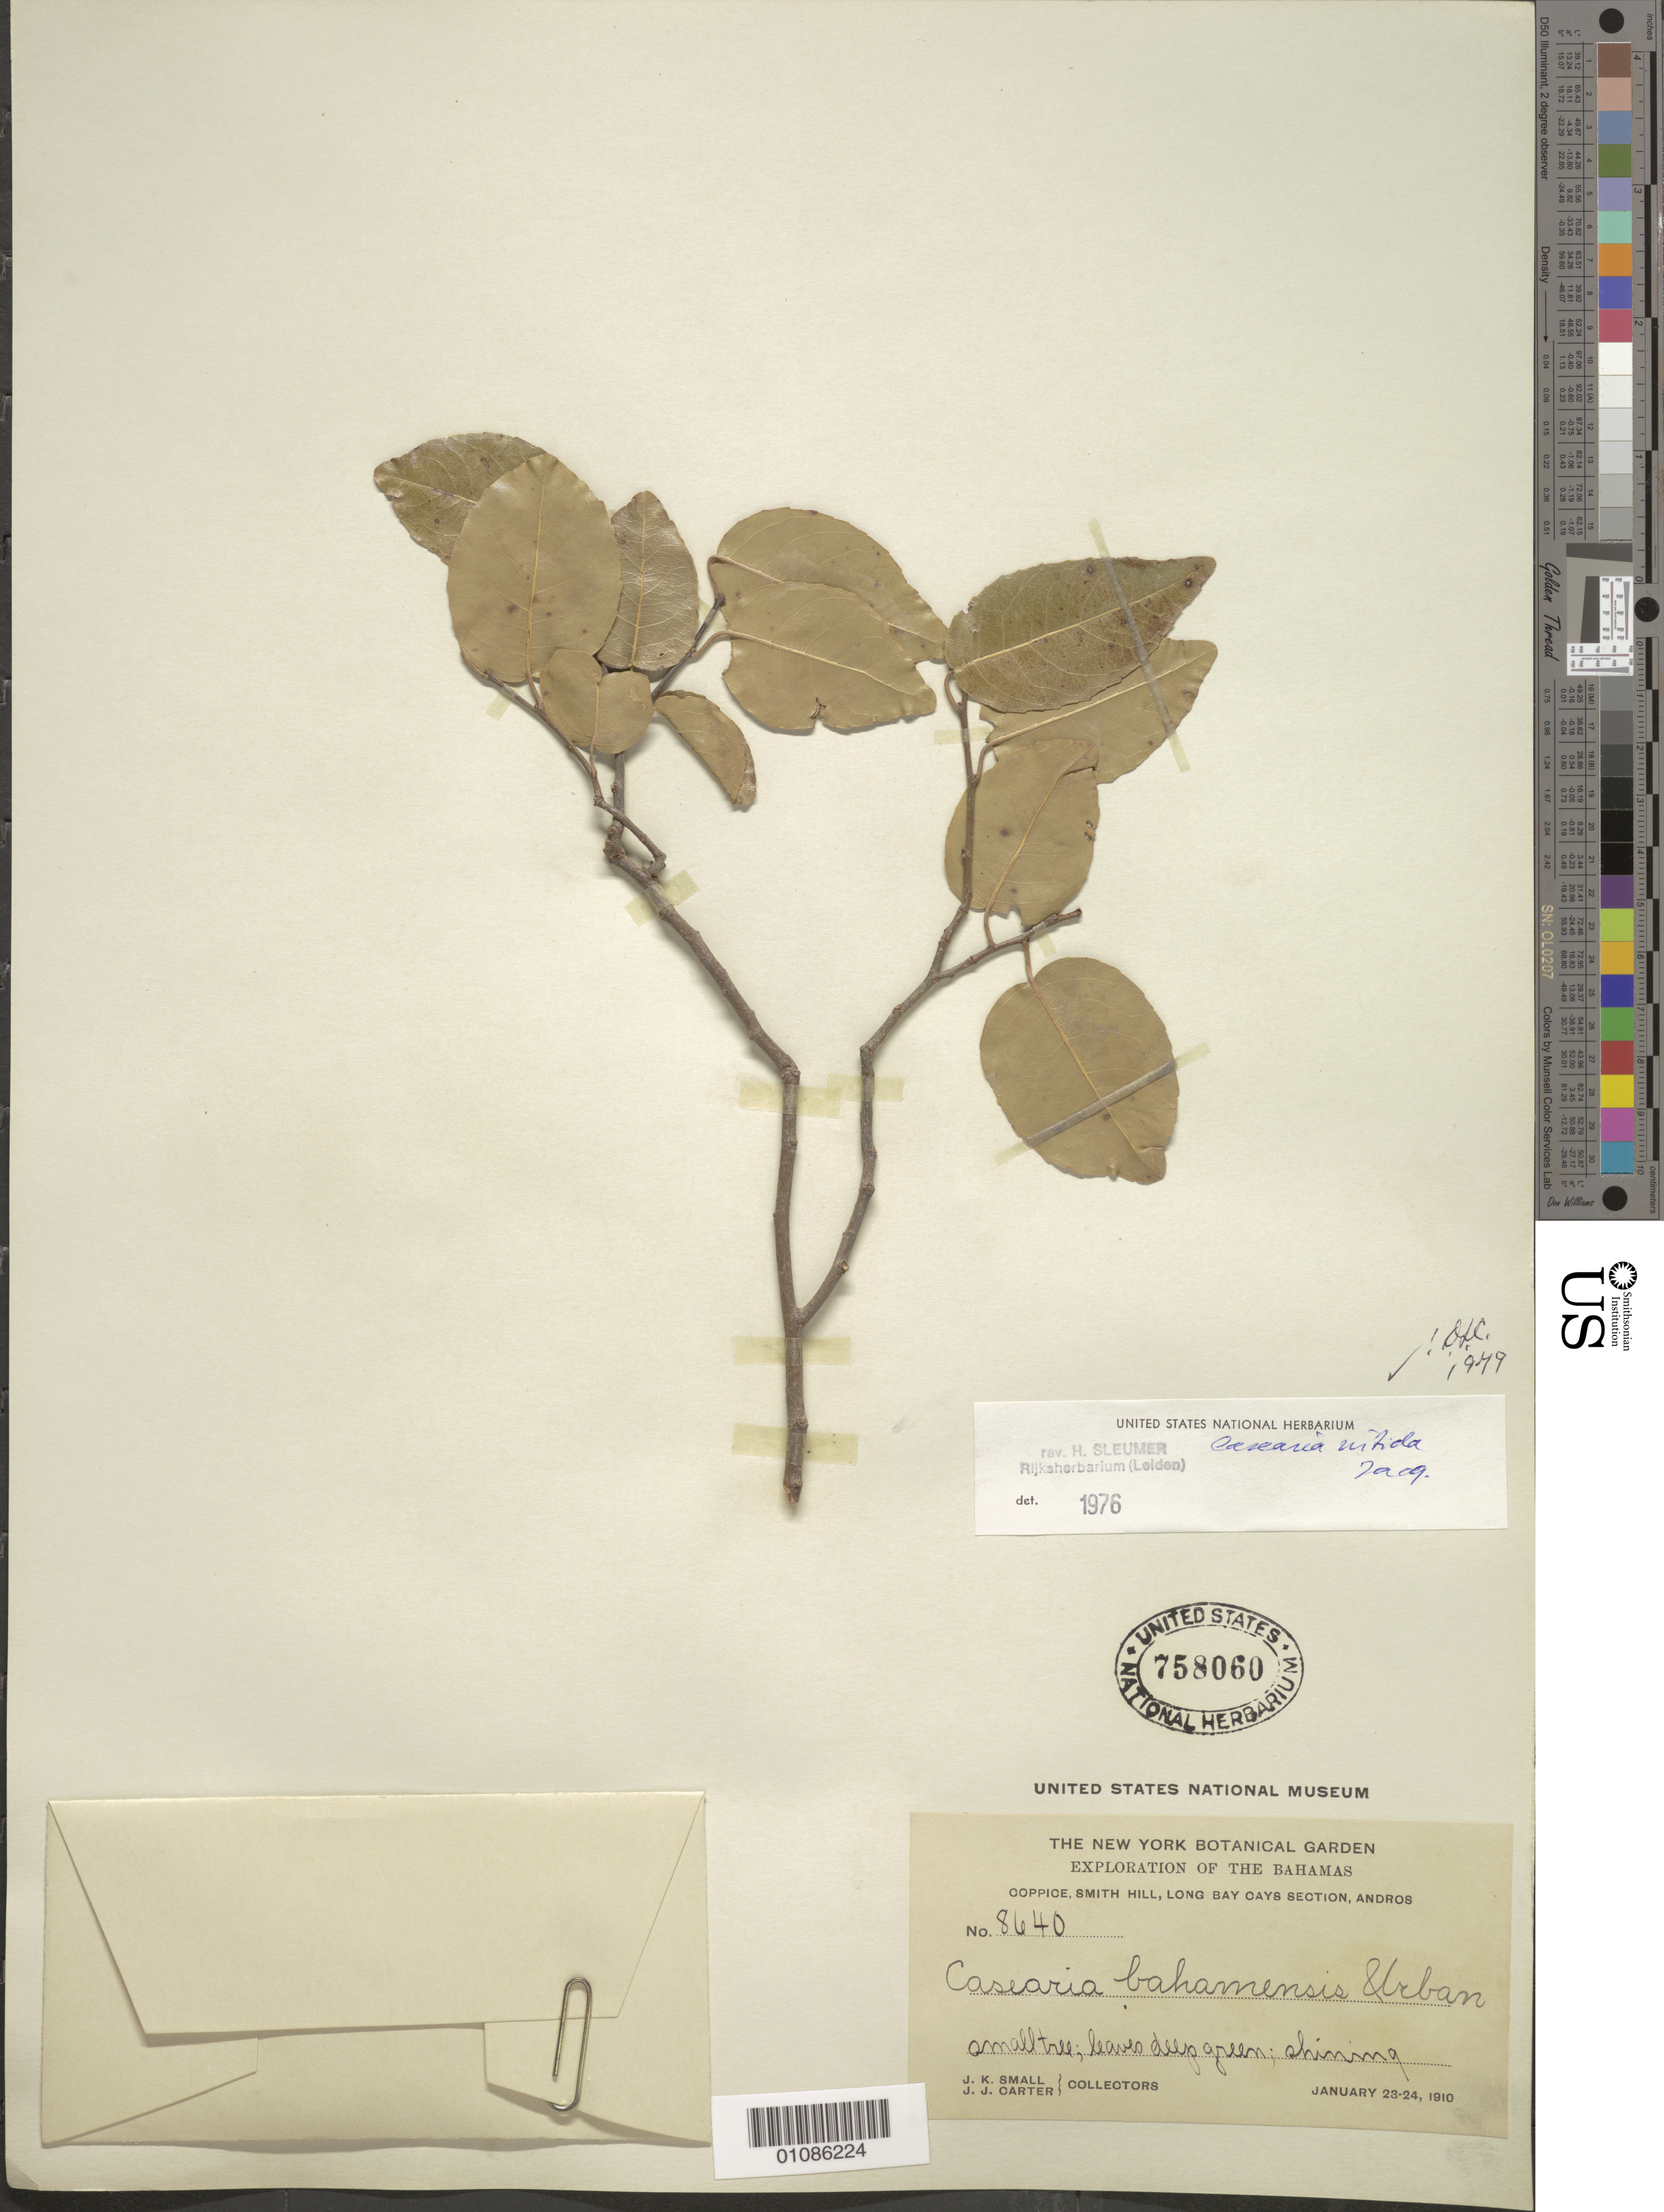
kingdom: Plantae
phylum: Tracheophyta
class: Magnoliopsida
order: Malpighiales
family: Salicaceae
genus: Casearia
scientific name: Casearia bahamensis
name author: Urb.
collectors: J. K. Small & J. J. Carter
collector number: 8640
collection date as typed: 23 Jan 1910 to 24 Jan 1910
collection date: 1910-01-23/1910-01-24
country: Bahamas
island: Andros I.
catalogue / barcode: US 758060